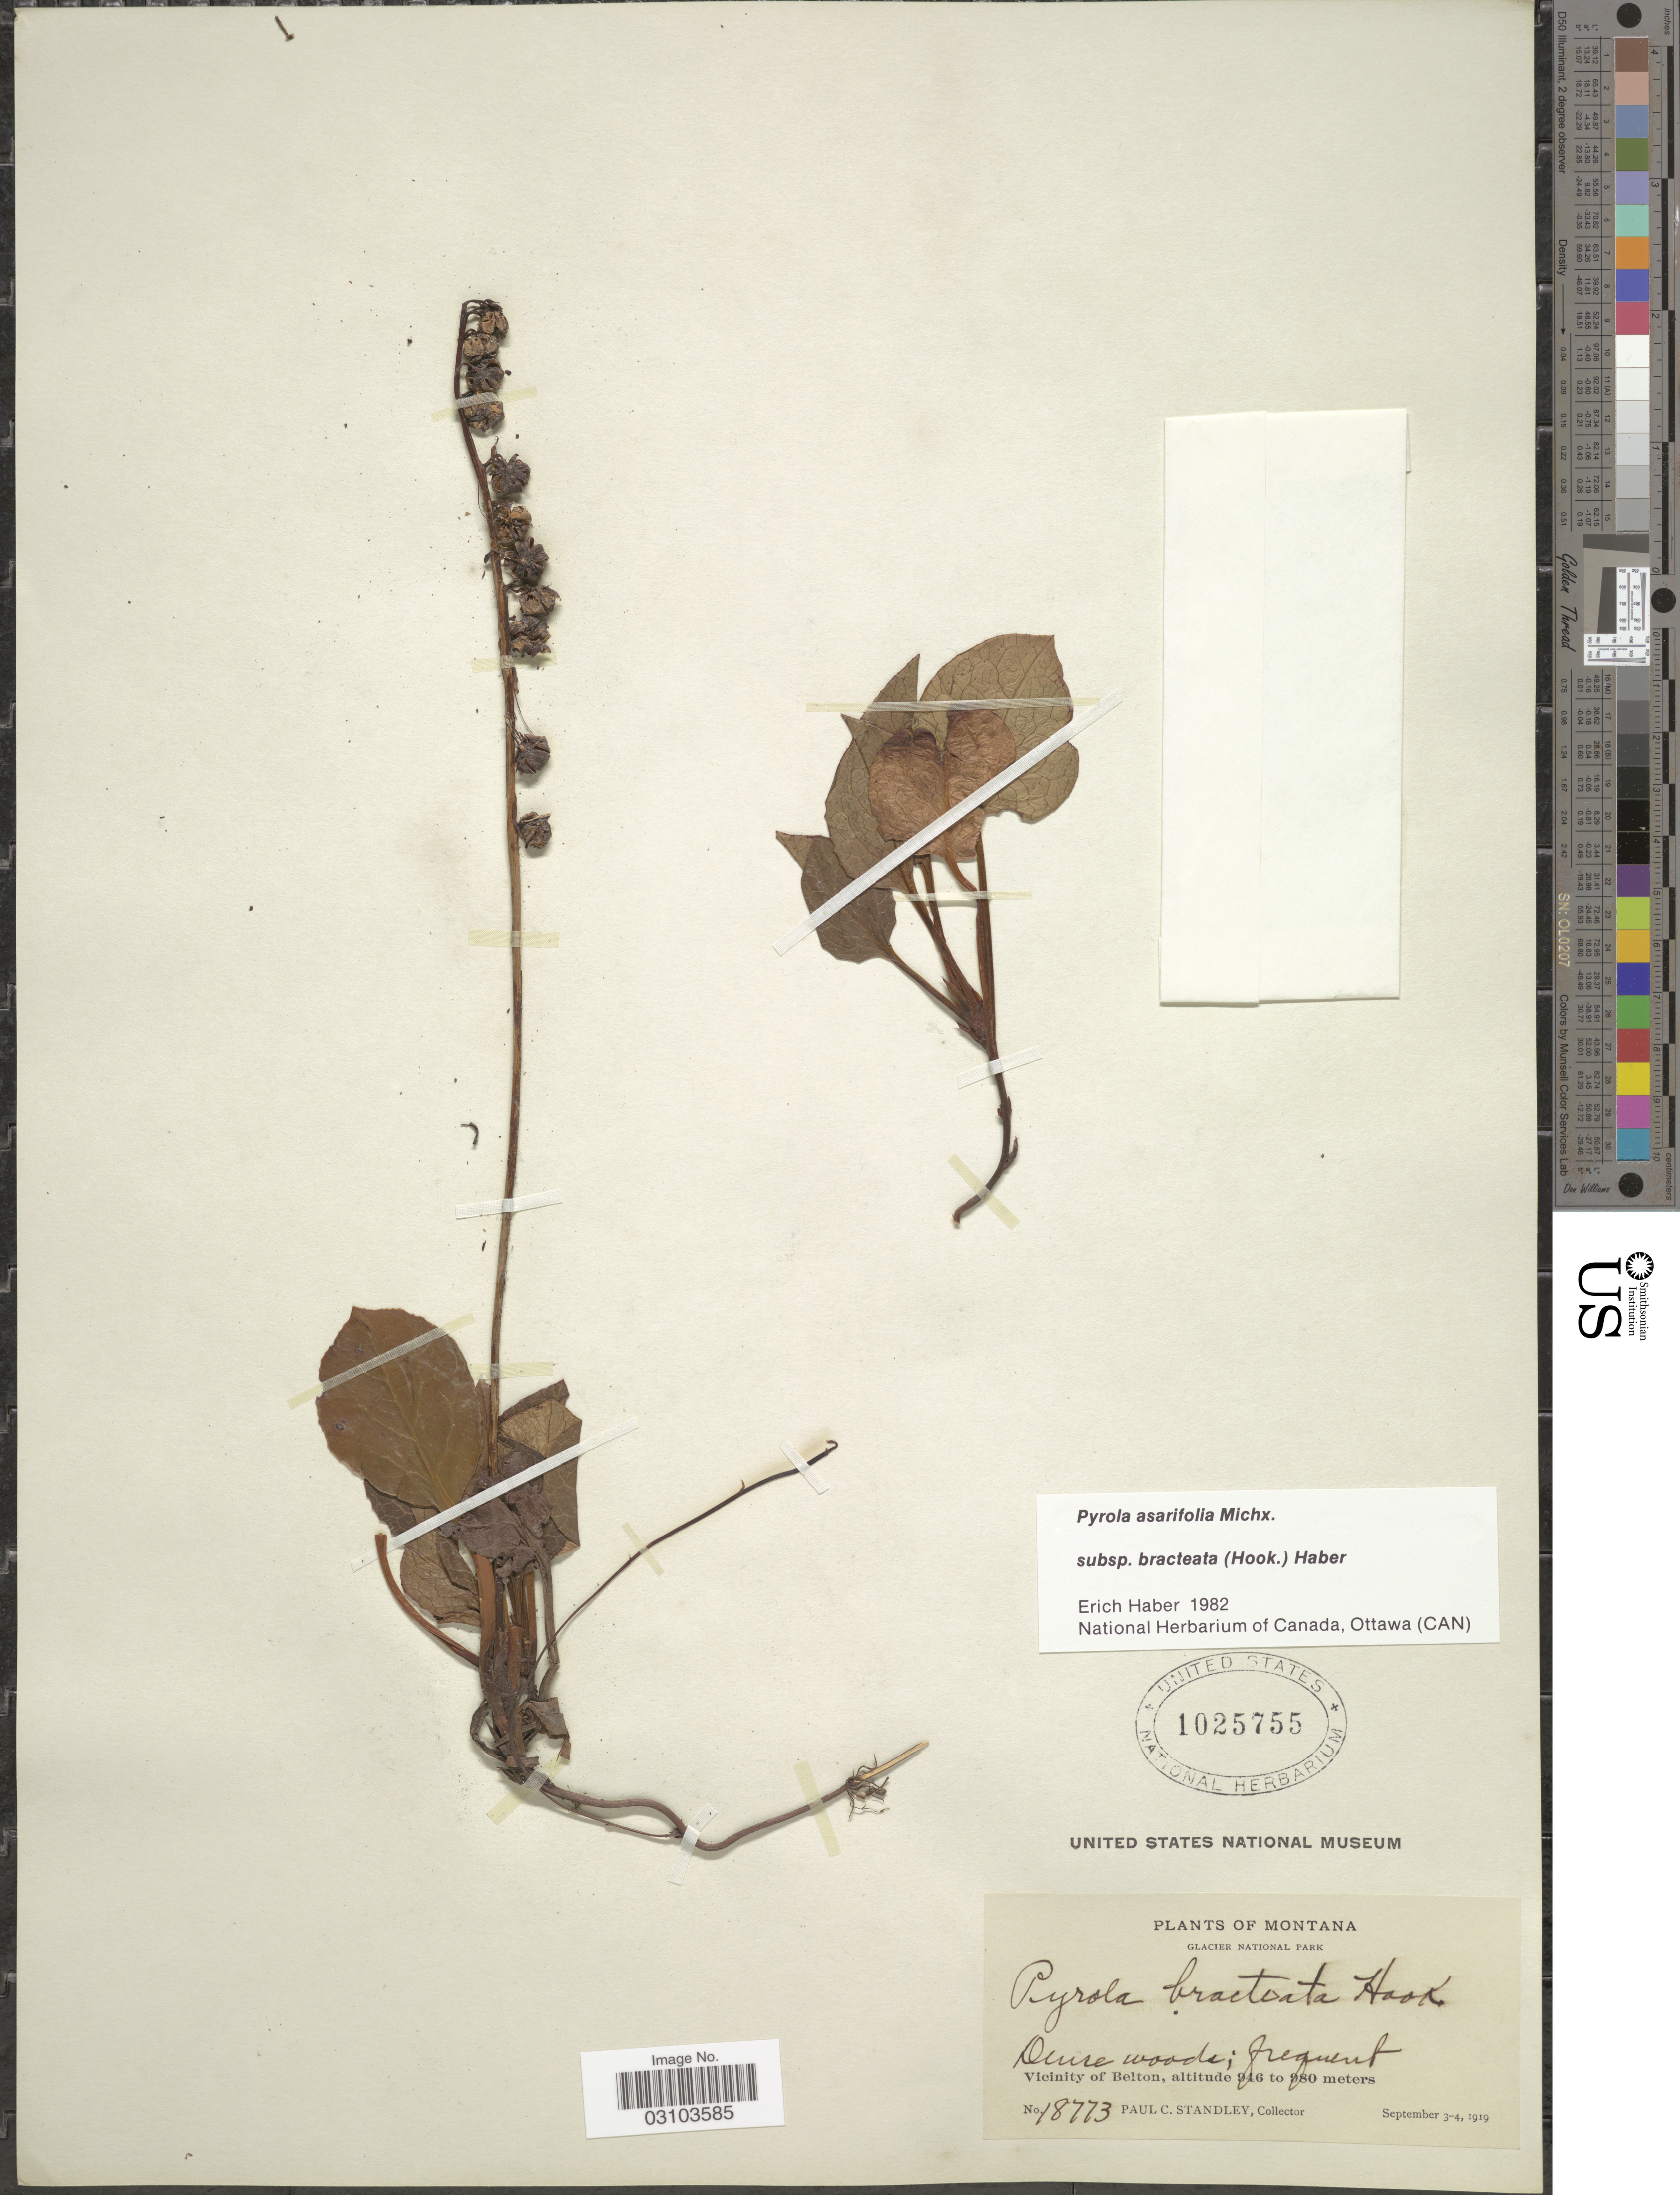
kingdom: Plantae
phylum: Tracheophyta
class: Magnoliopsida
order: Ericales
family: Ericaceae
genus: Pyrola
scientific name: Pyrola asarifolia subsp. bracteata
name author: (Hook.) Haber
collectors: P. C. Standley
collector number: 18773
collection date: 1919-09-03/1919-09-04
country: United States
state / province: Montana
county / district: Flathead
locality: Glacier National Park, Vicinity of Belton.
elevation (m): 946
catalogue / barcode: US 1025755